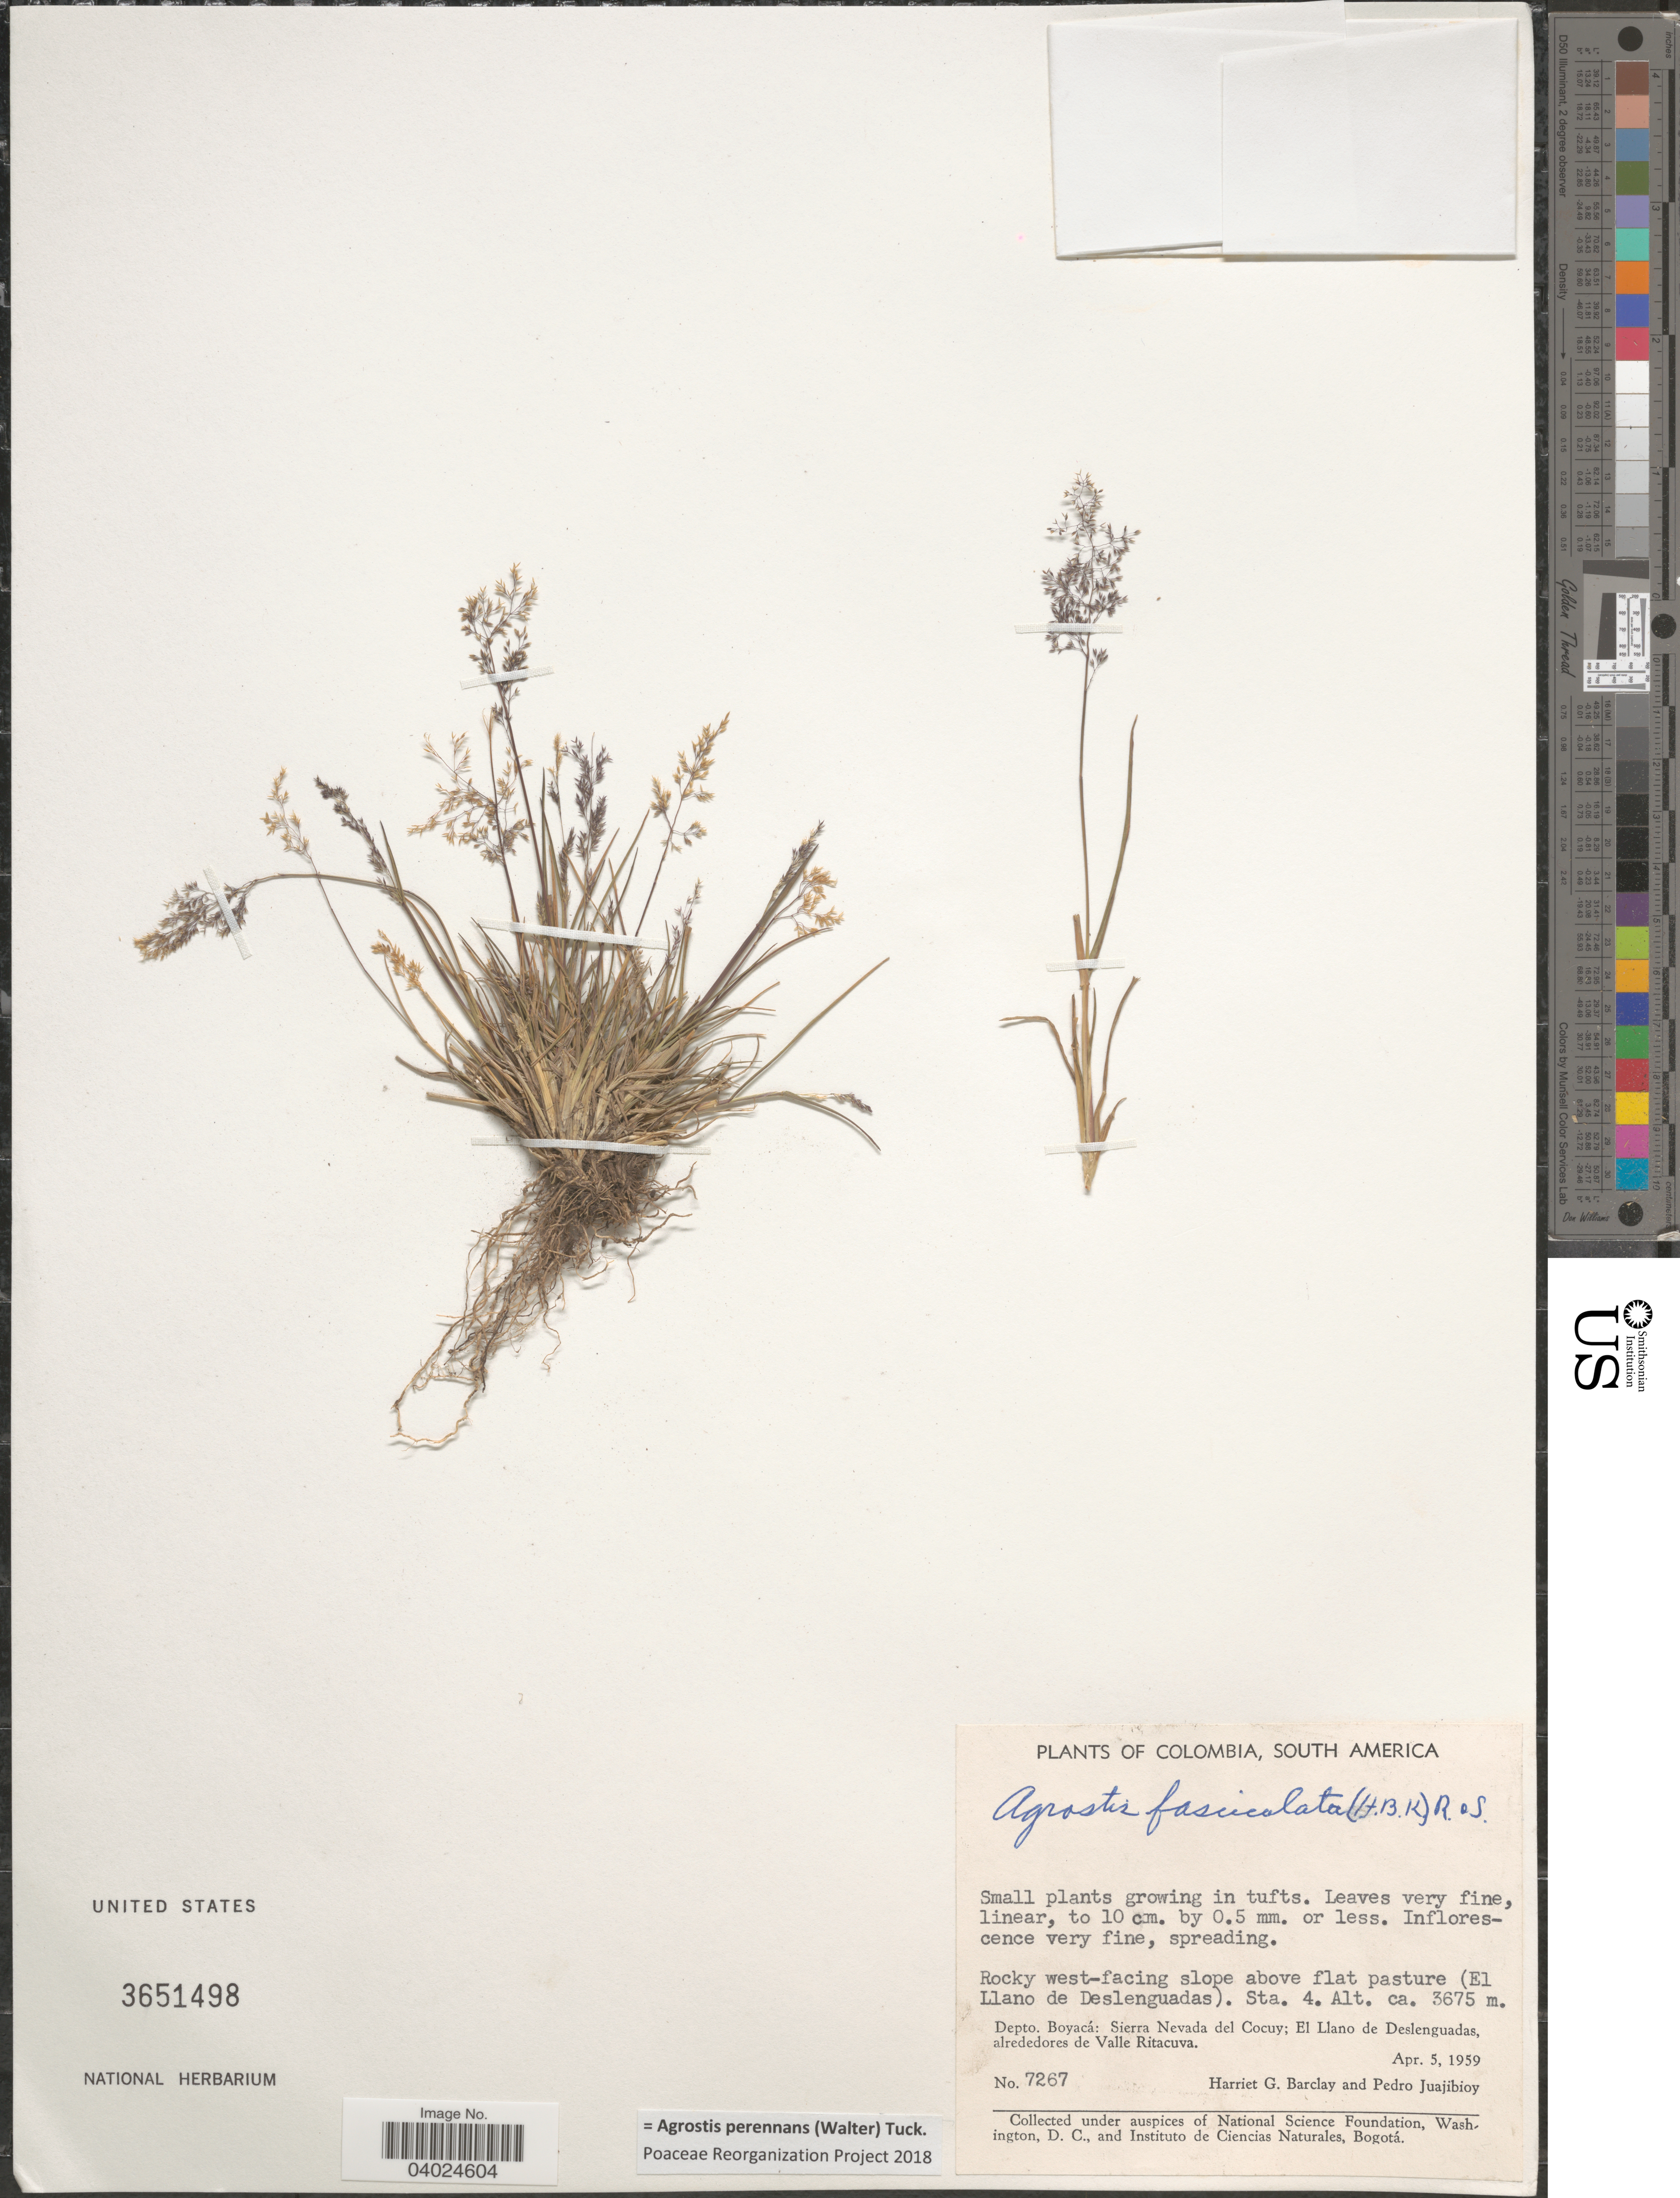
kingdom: Plantae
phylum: Tracheophyta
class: Liliopsida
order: Poales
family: Poaceae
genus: Agrostis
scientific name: Agrostis perennans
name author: (Walter) Tuck.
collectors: H. G. Barclay & P. Juajibioy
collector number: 7267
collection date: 1959-04-05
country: Colombia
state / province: Boyacá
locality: Rocky west-facing slope above flat pasture (El Llano de Deslenguadas). Sta. 4. Depto. Boyacá: Sierra Nevada del Cocuy; El Llano de Deslenguadas, alrededores de Valle Ritacuva.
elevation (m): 3675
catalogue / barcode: US 3651498